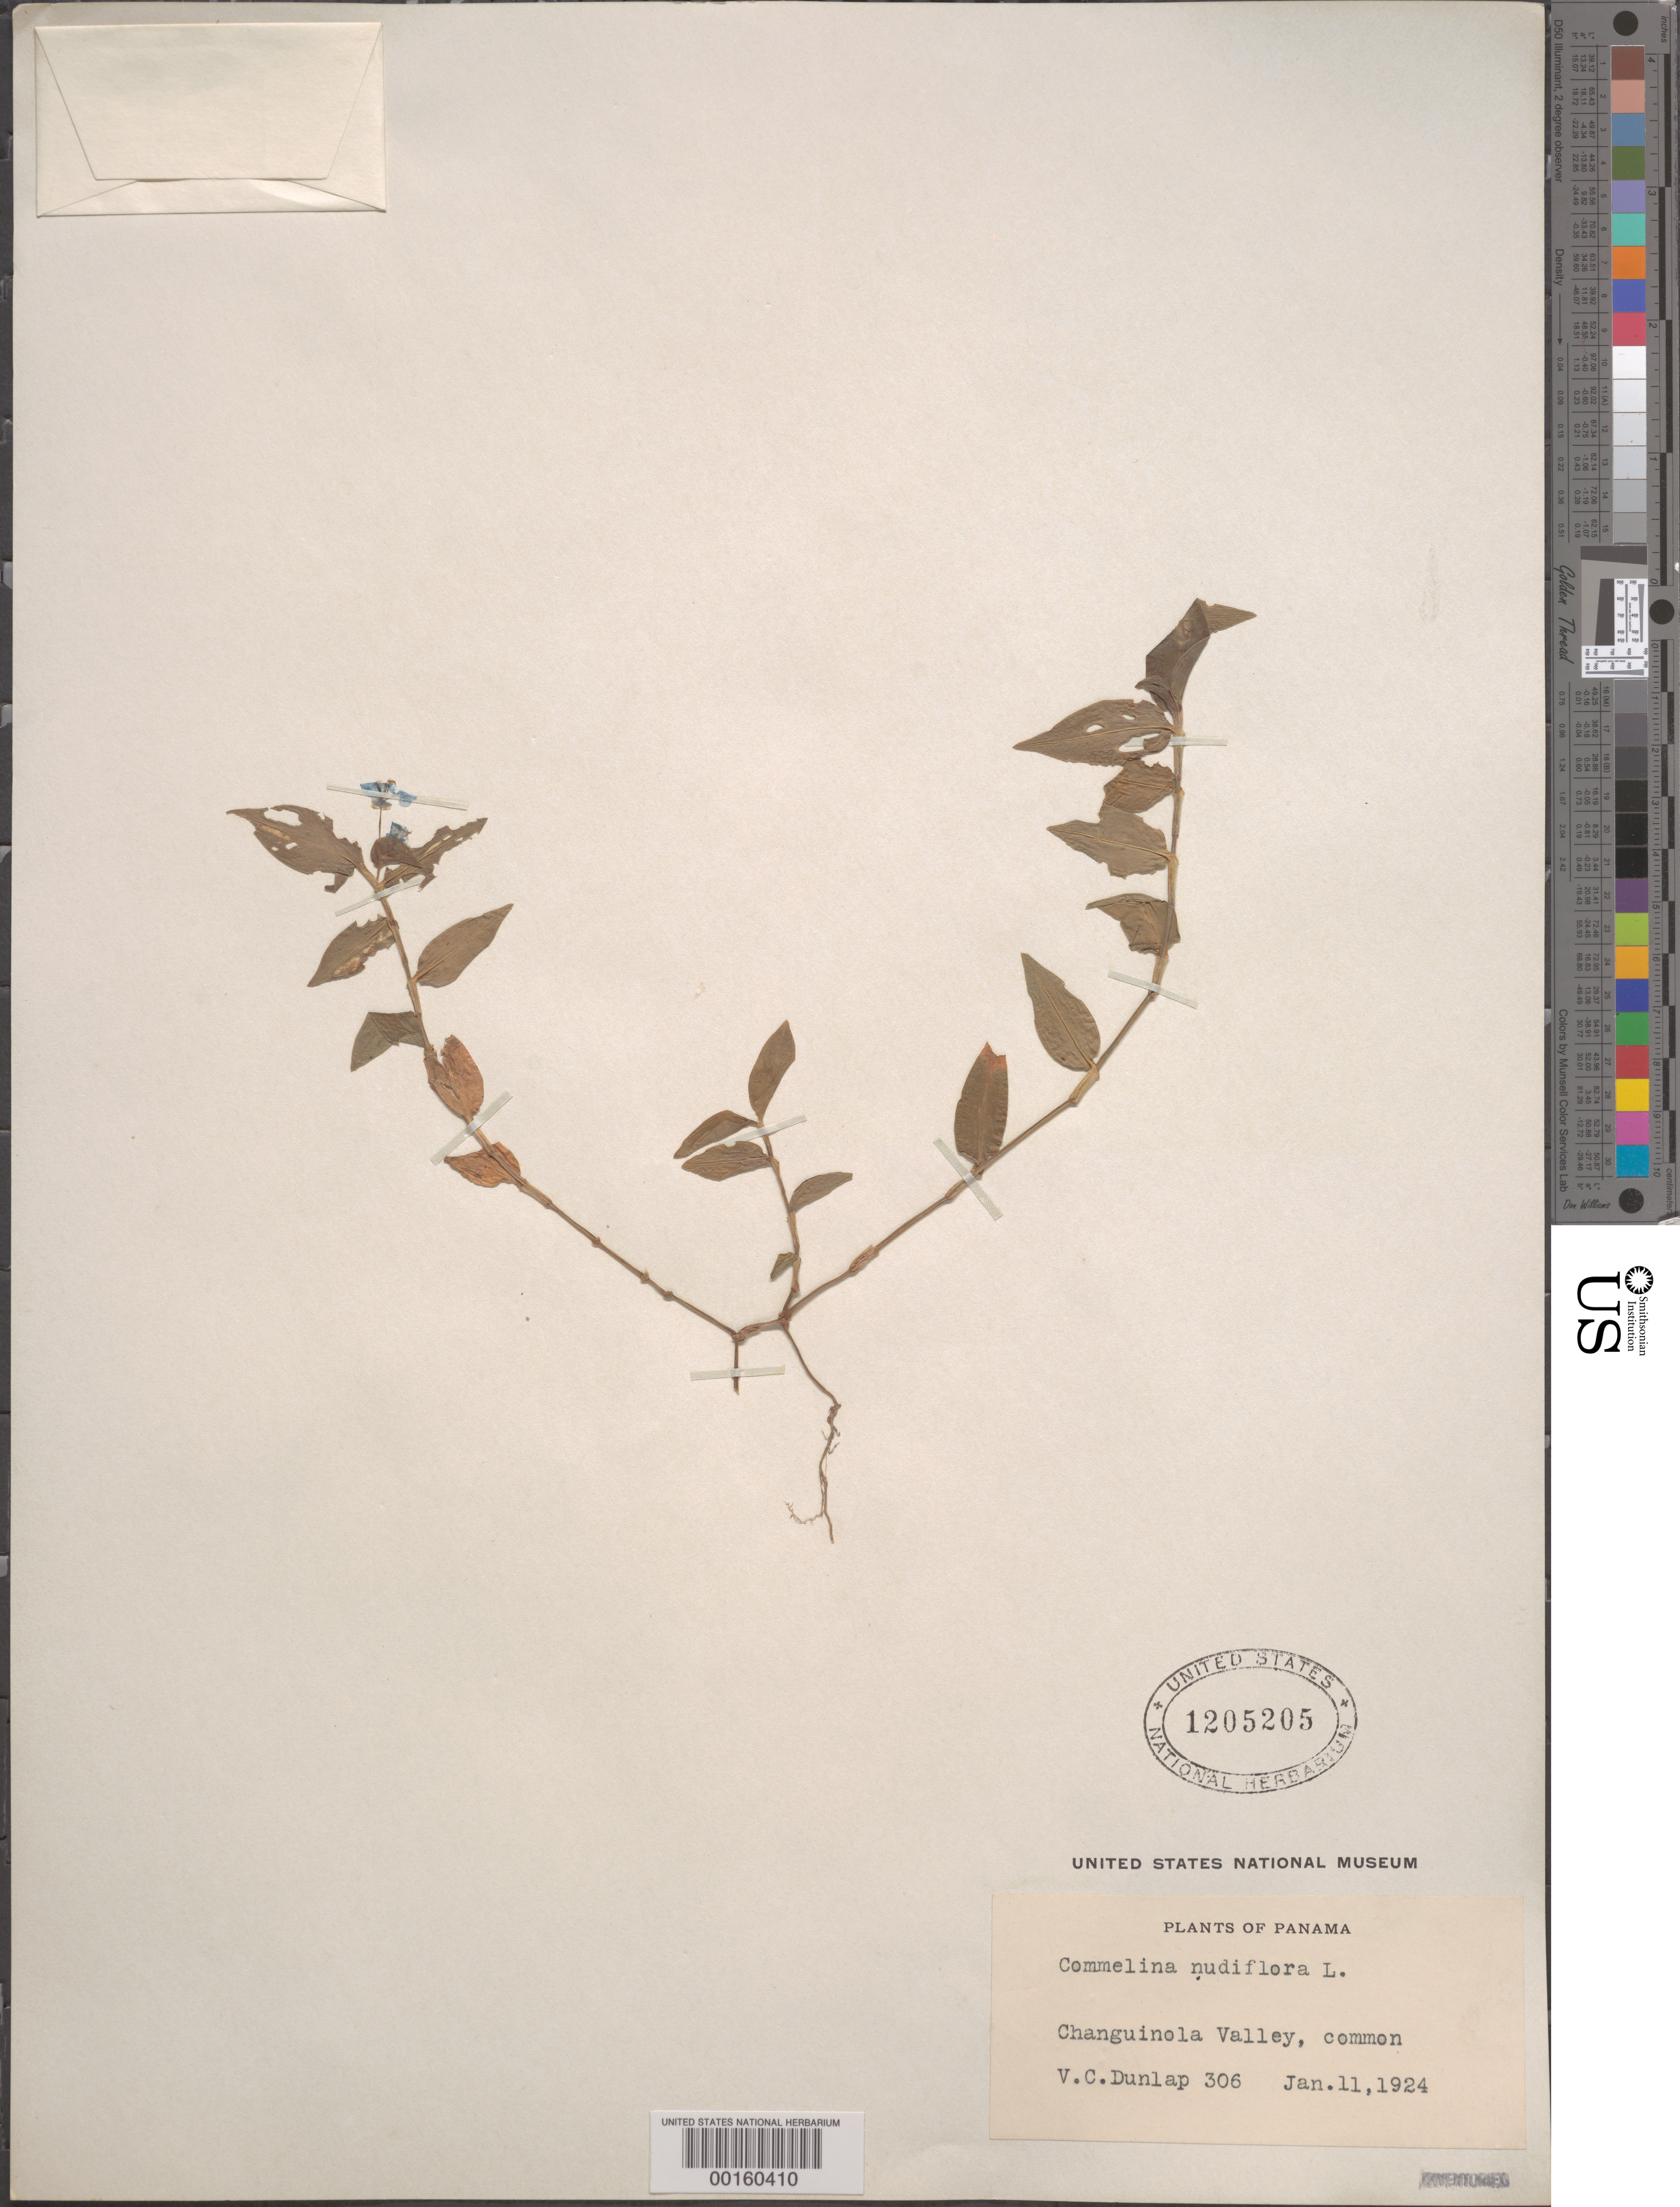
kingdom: Plantae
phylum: Tracheophyta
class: Liliopsida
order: Commelinales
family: Commelinaceae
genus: Commelina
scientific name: Commelina diffusa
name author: Burm. f.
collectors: V. C. Dunlap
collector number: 306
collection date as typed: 11 Jan 1924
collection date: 1924-01-11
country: Panama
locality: Changuinola Valley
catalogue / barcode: US 1205205